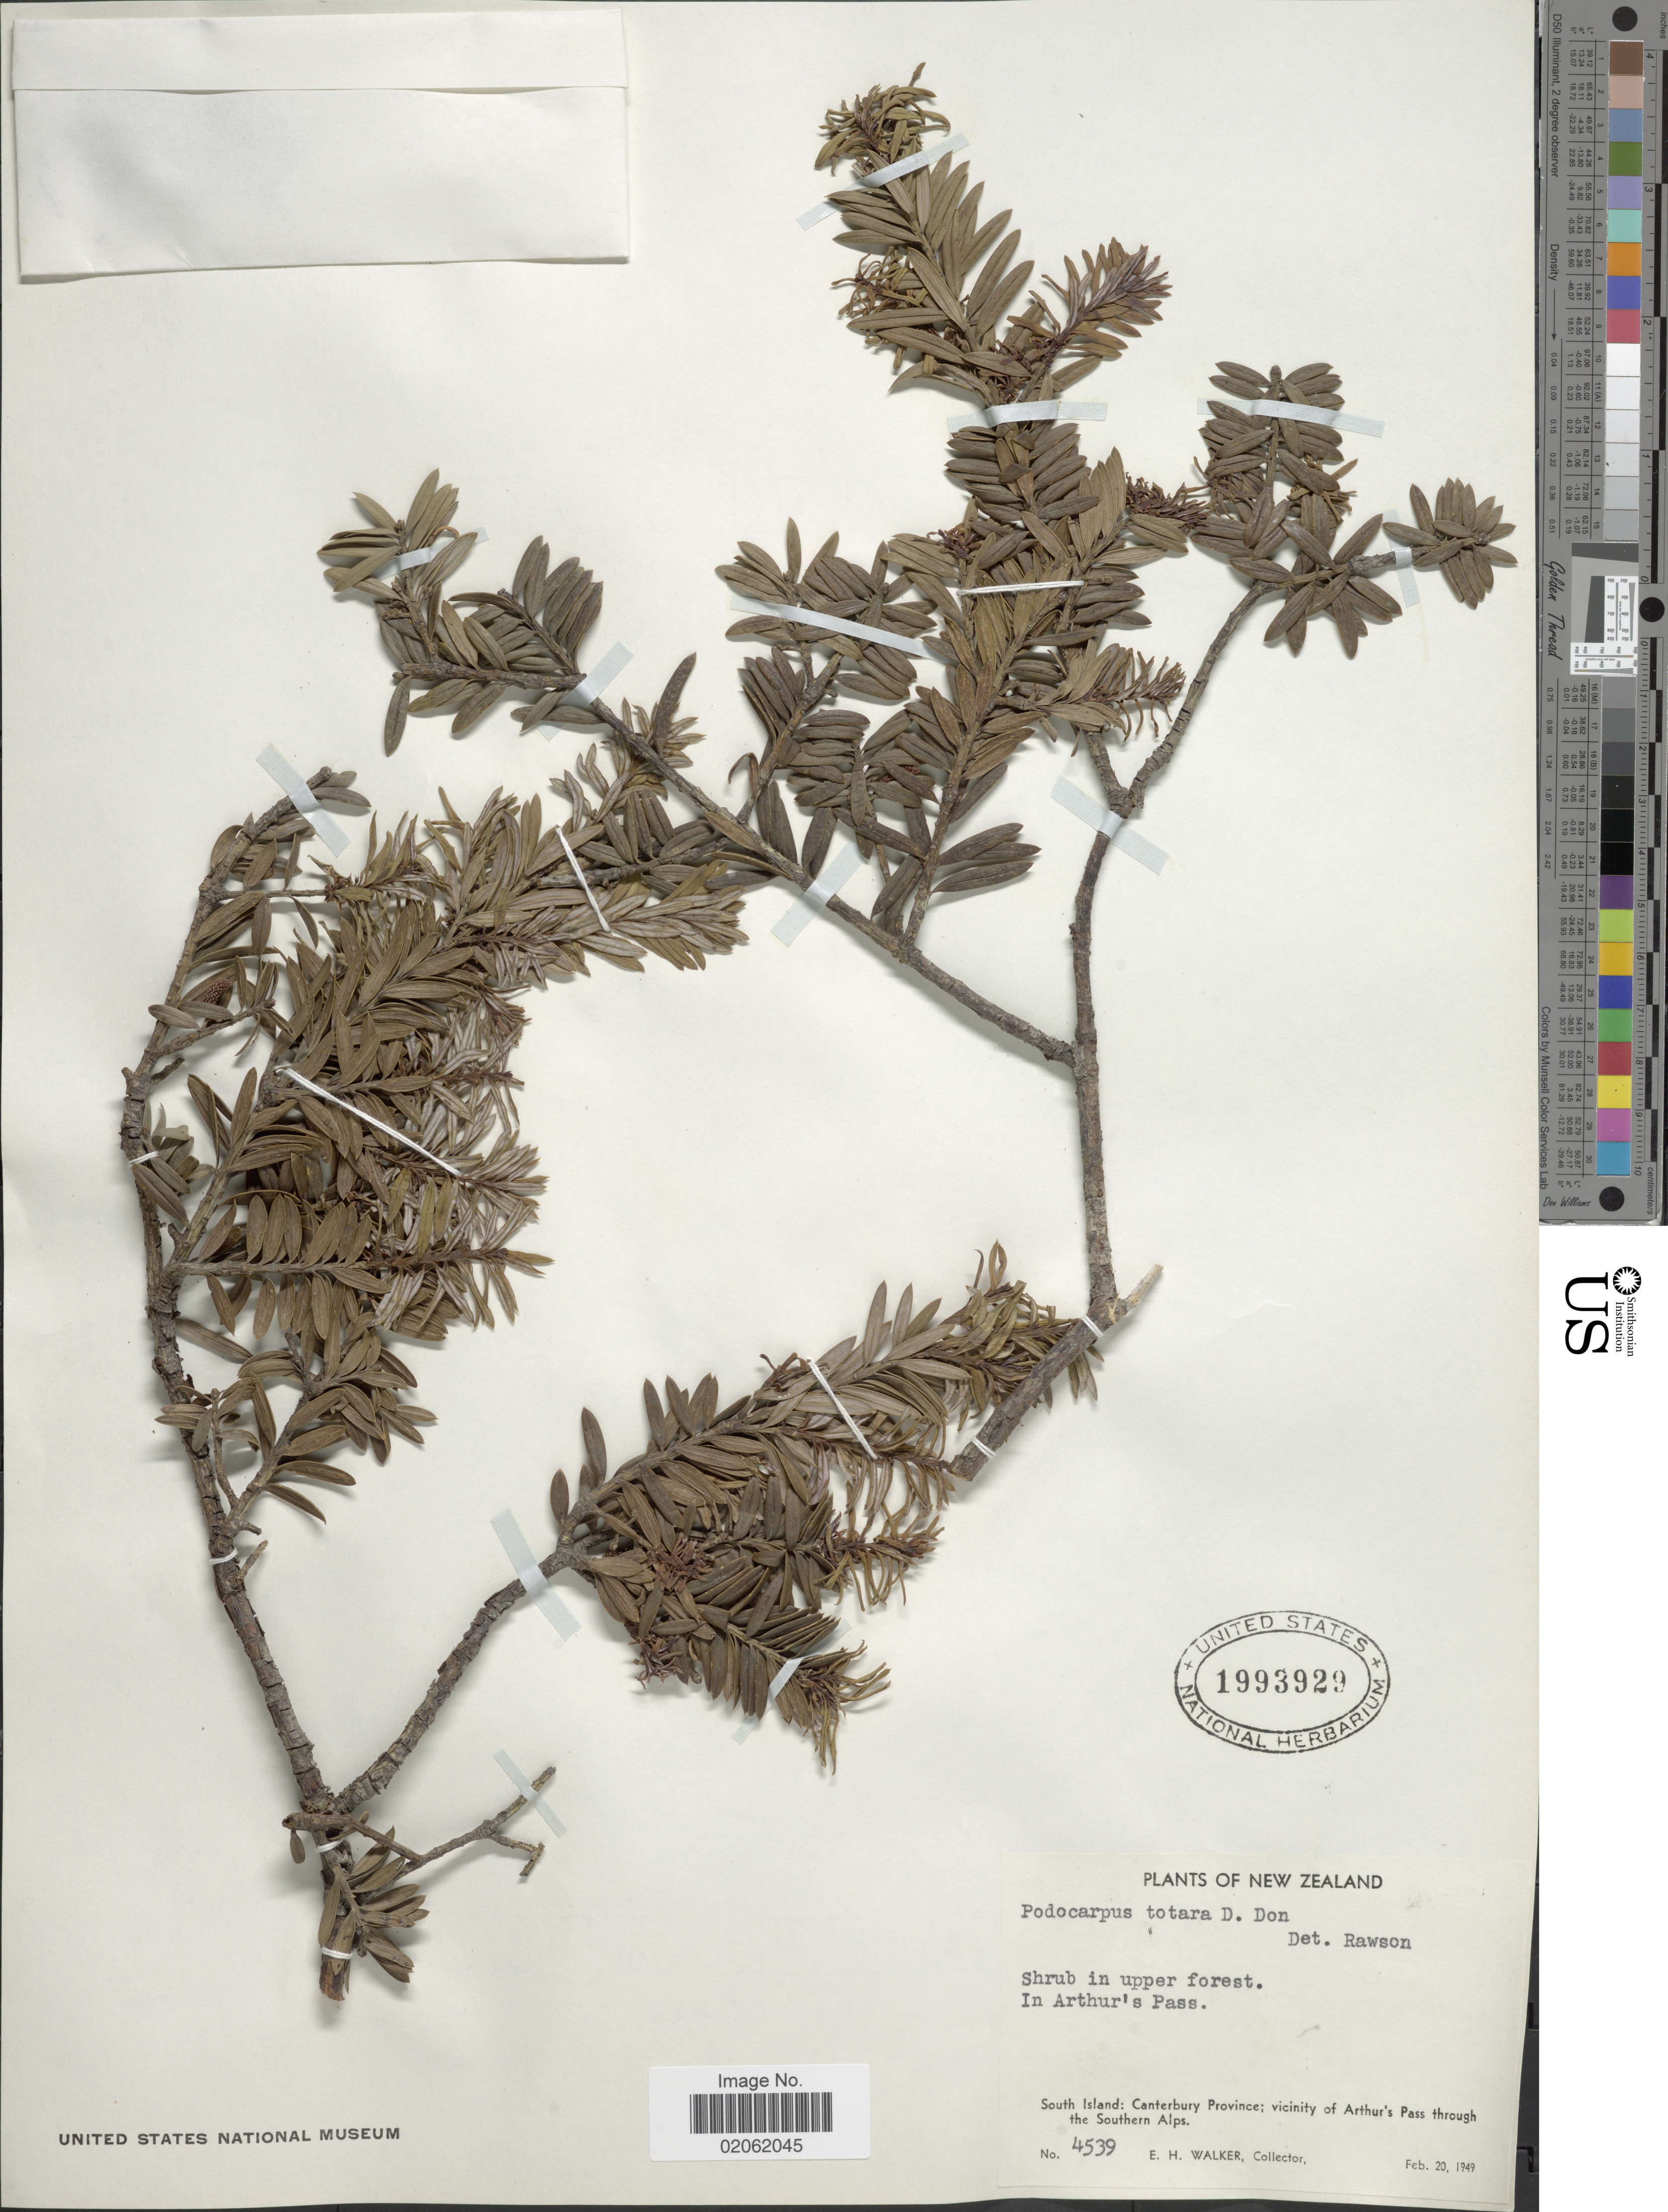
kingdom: Plantae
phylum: Tracheophyta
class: Pinopsida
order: Pinales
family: Podocarpaceae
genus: Podocarpus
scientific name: Podocarpus totara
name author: G. Benn. ex D. Don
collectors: E. H. Walker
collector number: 4539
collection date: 1949-02-20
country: New Zealand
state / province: Canterbury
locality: In Arthur's Pass, South Island; vicinity of Arthur's Pass through the Southern Alps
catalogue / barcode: US 1993929